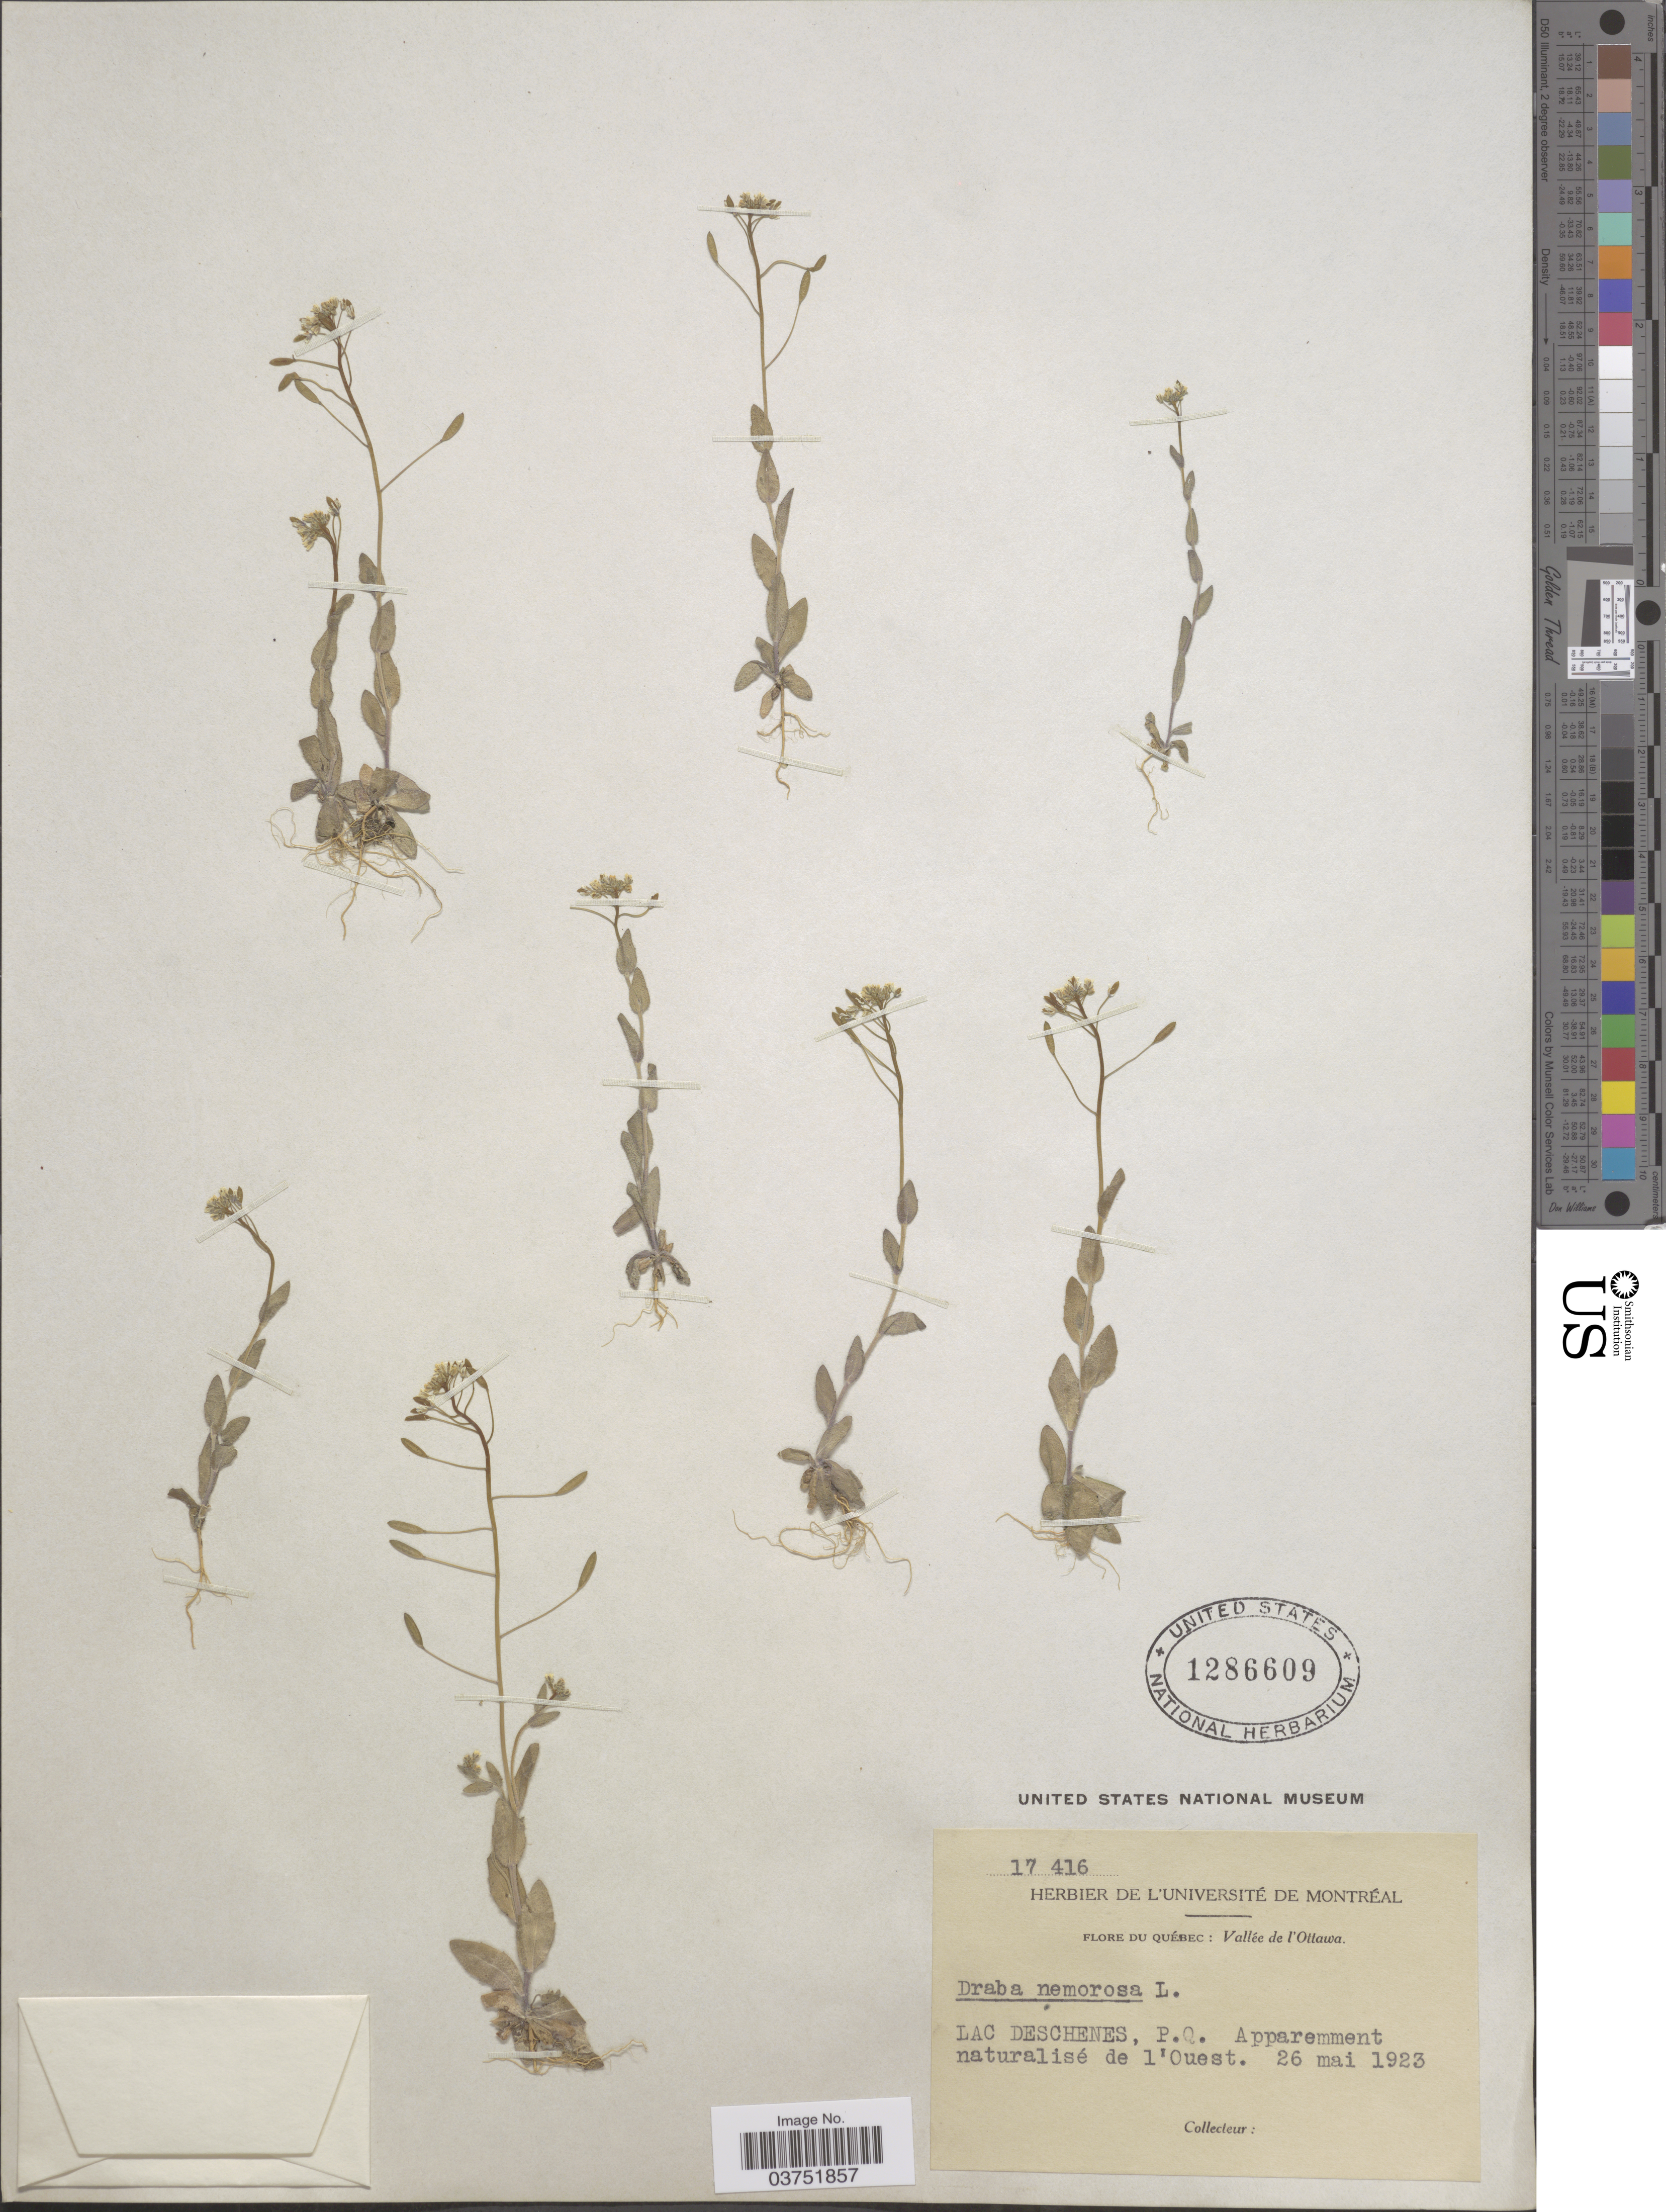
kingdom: Plantae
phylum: Tracheophyta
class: Magnoliopsida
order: Brassicales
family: Brassicaceae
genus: Draba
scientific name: Draba nemorosa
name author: L.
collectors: Universite de Montreal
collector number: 17416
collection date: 1923-05-26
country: Canada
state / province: Quebec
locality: Vallée de l'Ottawa. Lac Deschenes.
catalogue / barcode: US 1286609